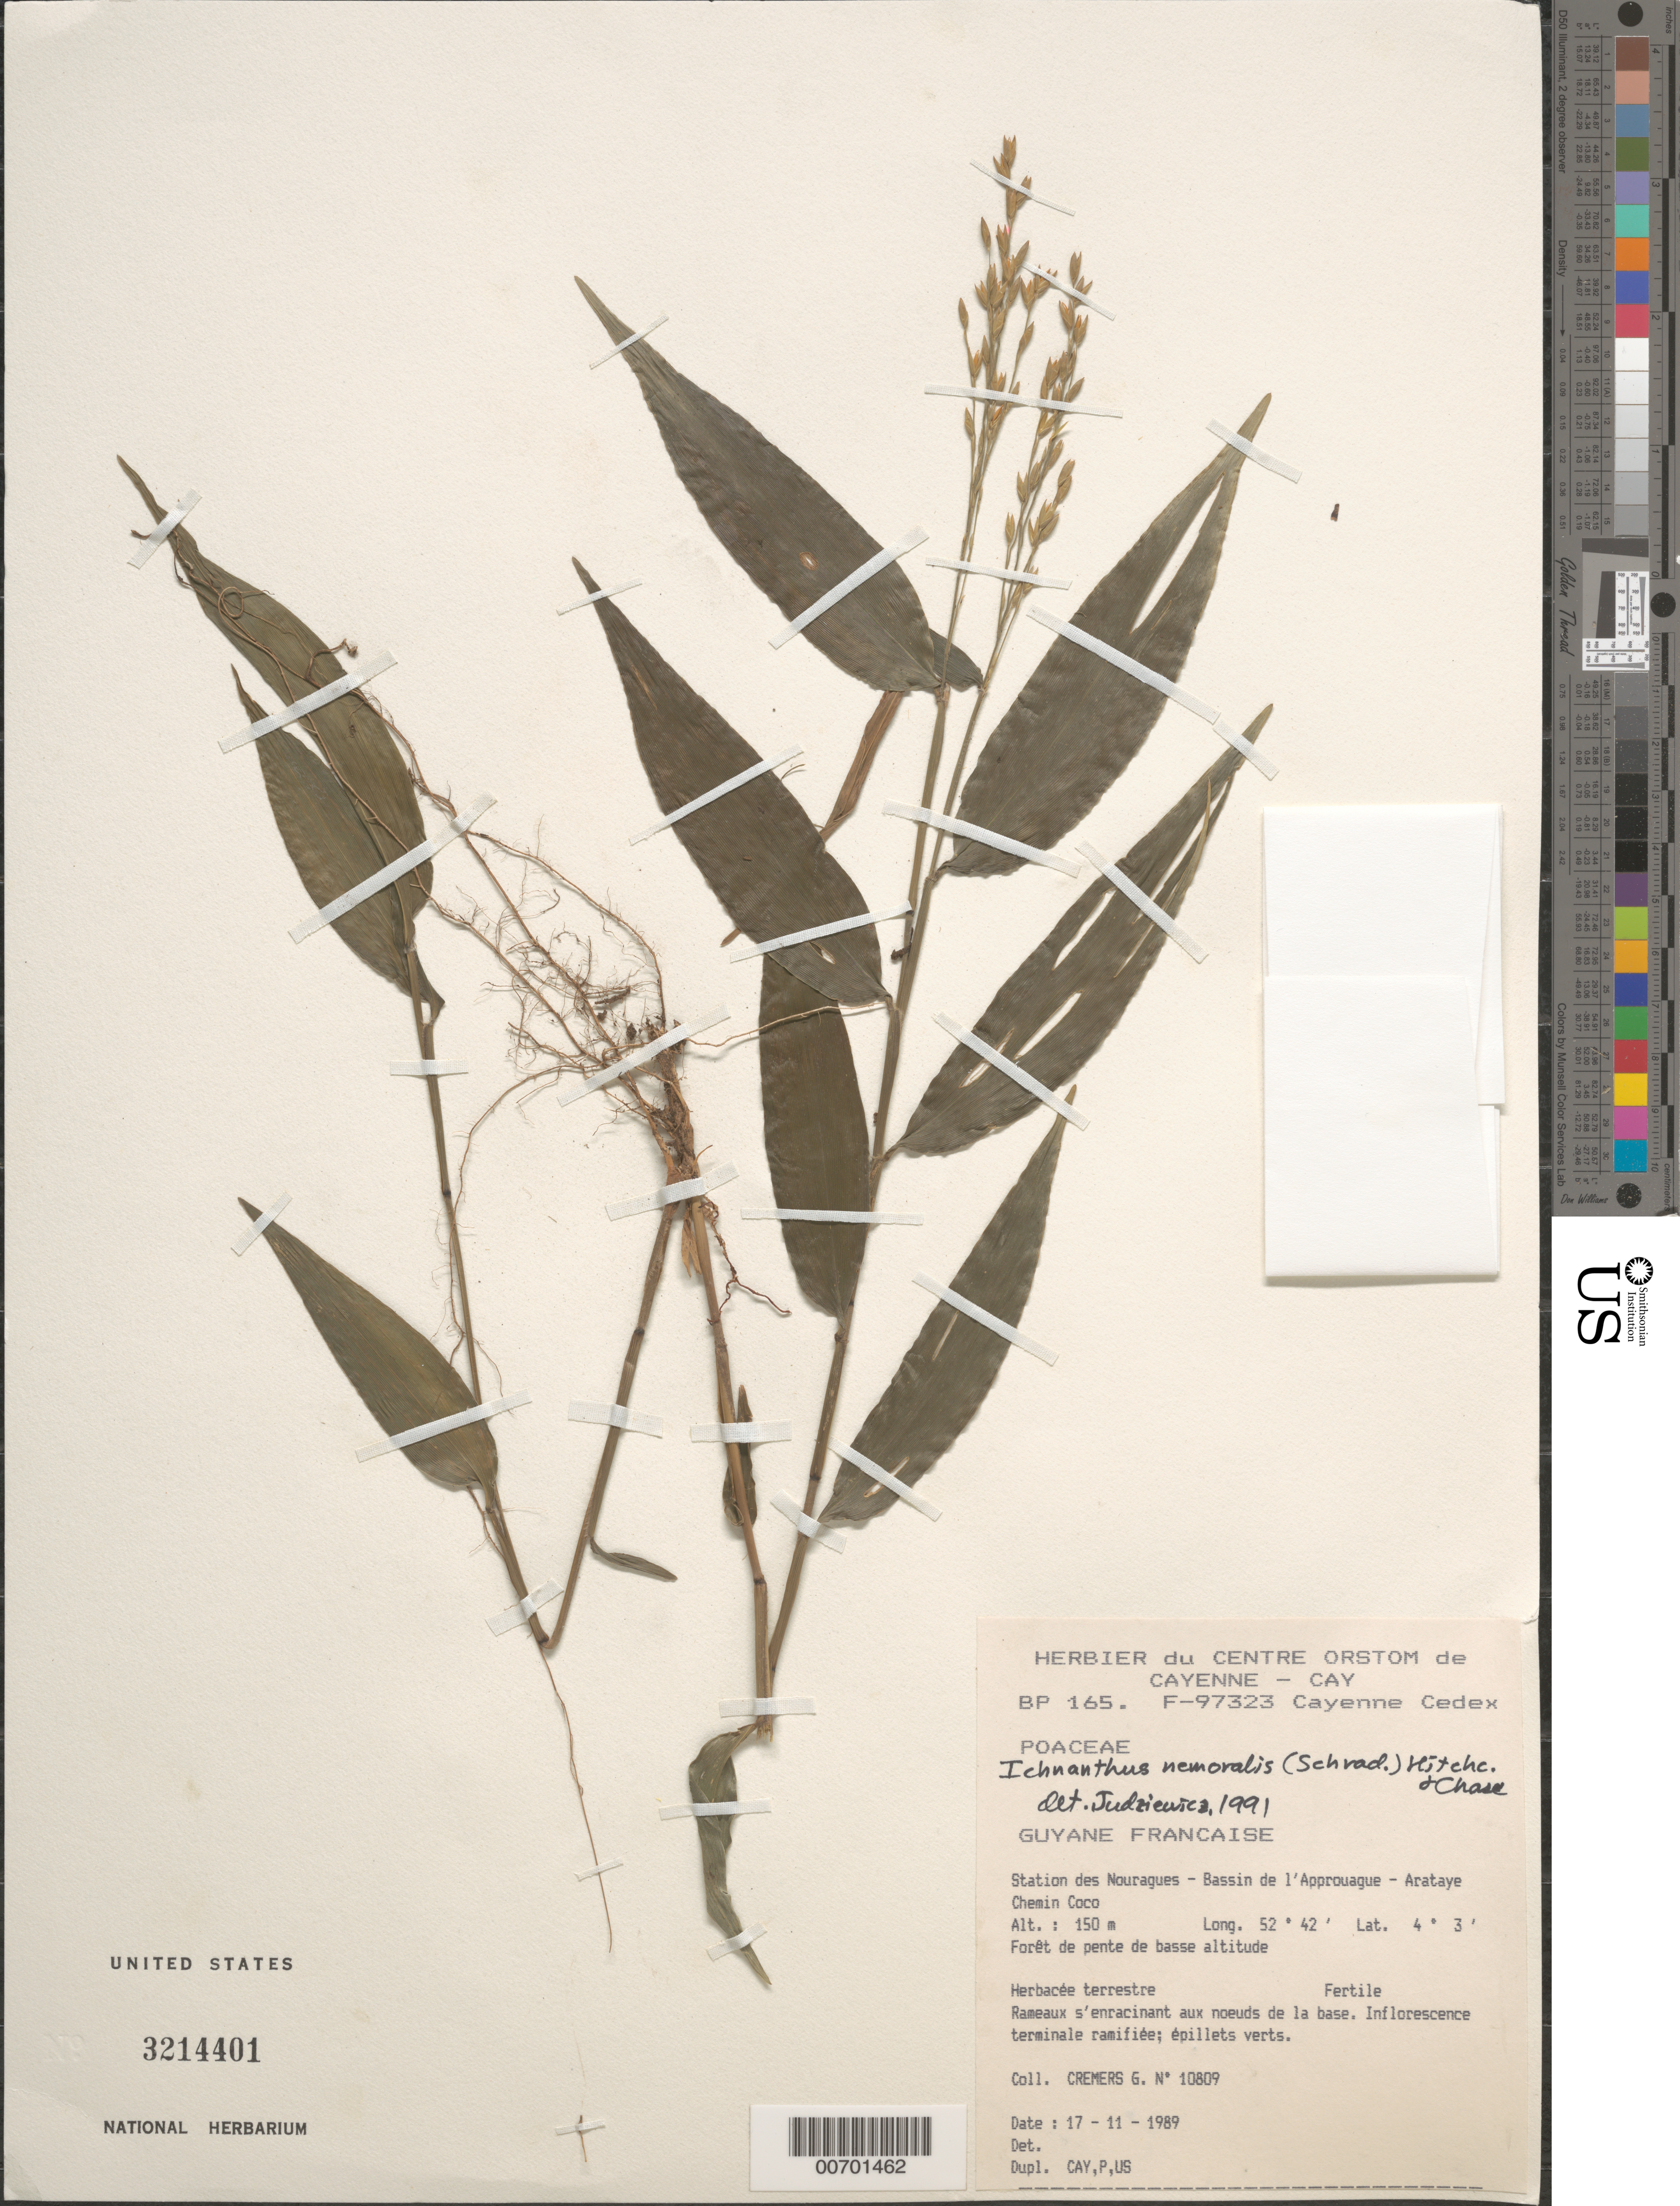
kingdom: Plantae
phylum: Tracheophyta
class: Liliopsida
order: Poales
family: Poaceae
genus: Ichnanthus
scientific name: Ichnanthus nemoralis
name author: (Schrad.) Hitchc. & Chase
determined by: Judziewicz, E. J.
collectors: G. Cremers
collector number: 10809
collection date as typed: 17-Nov-89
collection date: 1989-11-17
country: French Guiana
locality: Station des Nouragues, Bassin de l'Approuague, Arataye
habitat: Forest on low altitude slope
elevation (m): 150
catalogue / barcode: US 3214401